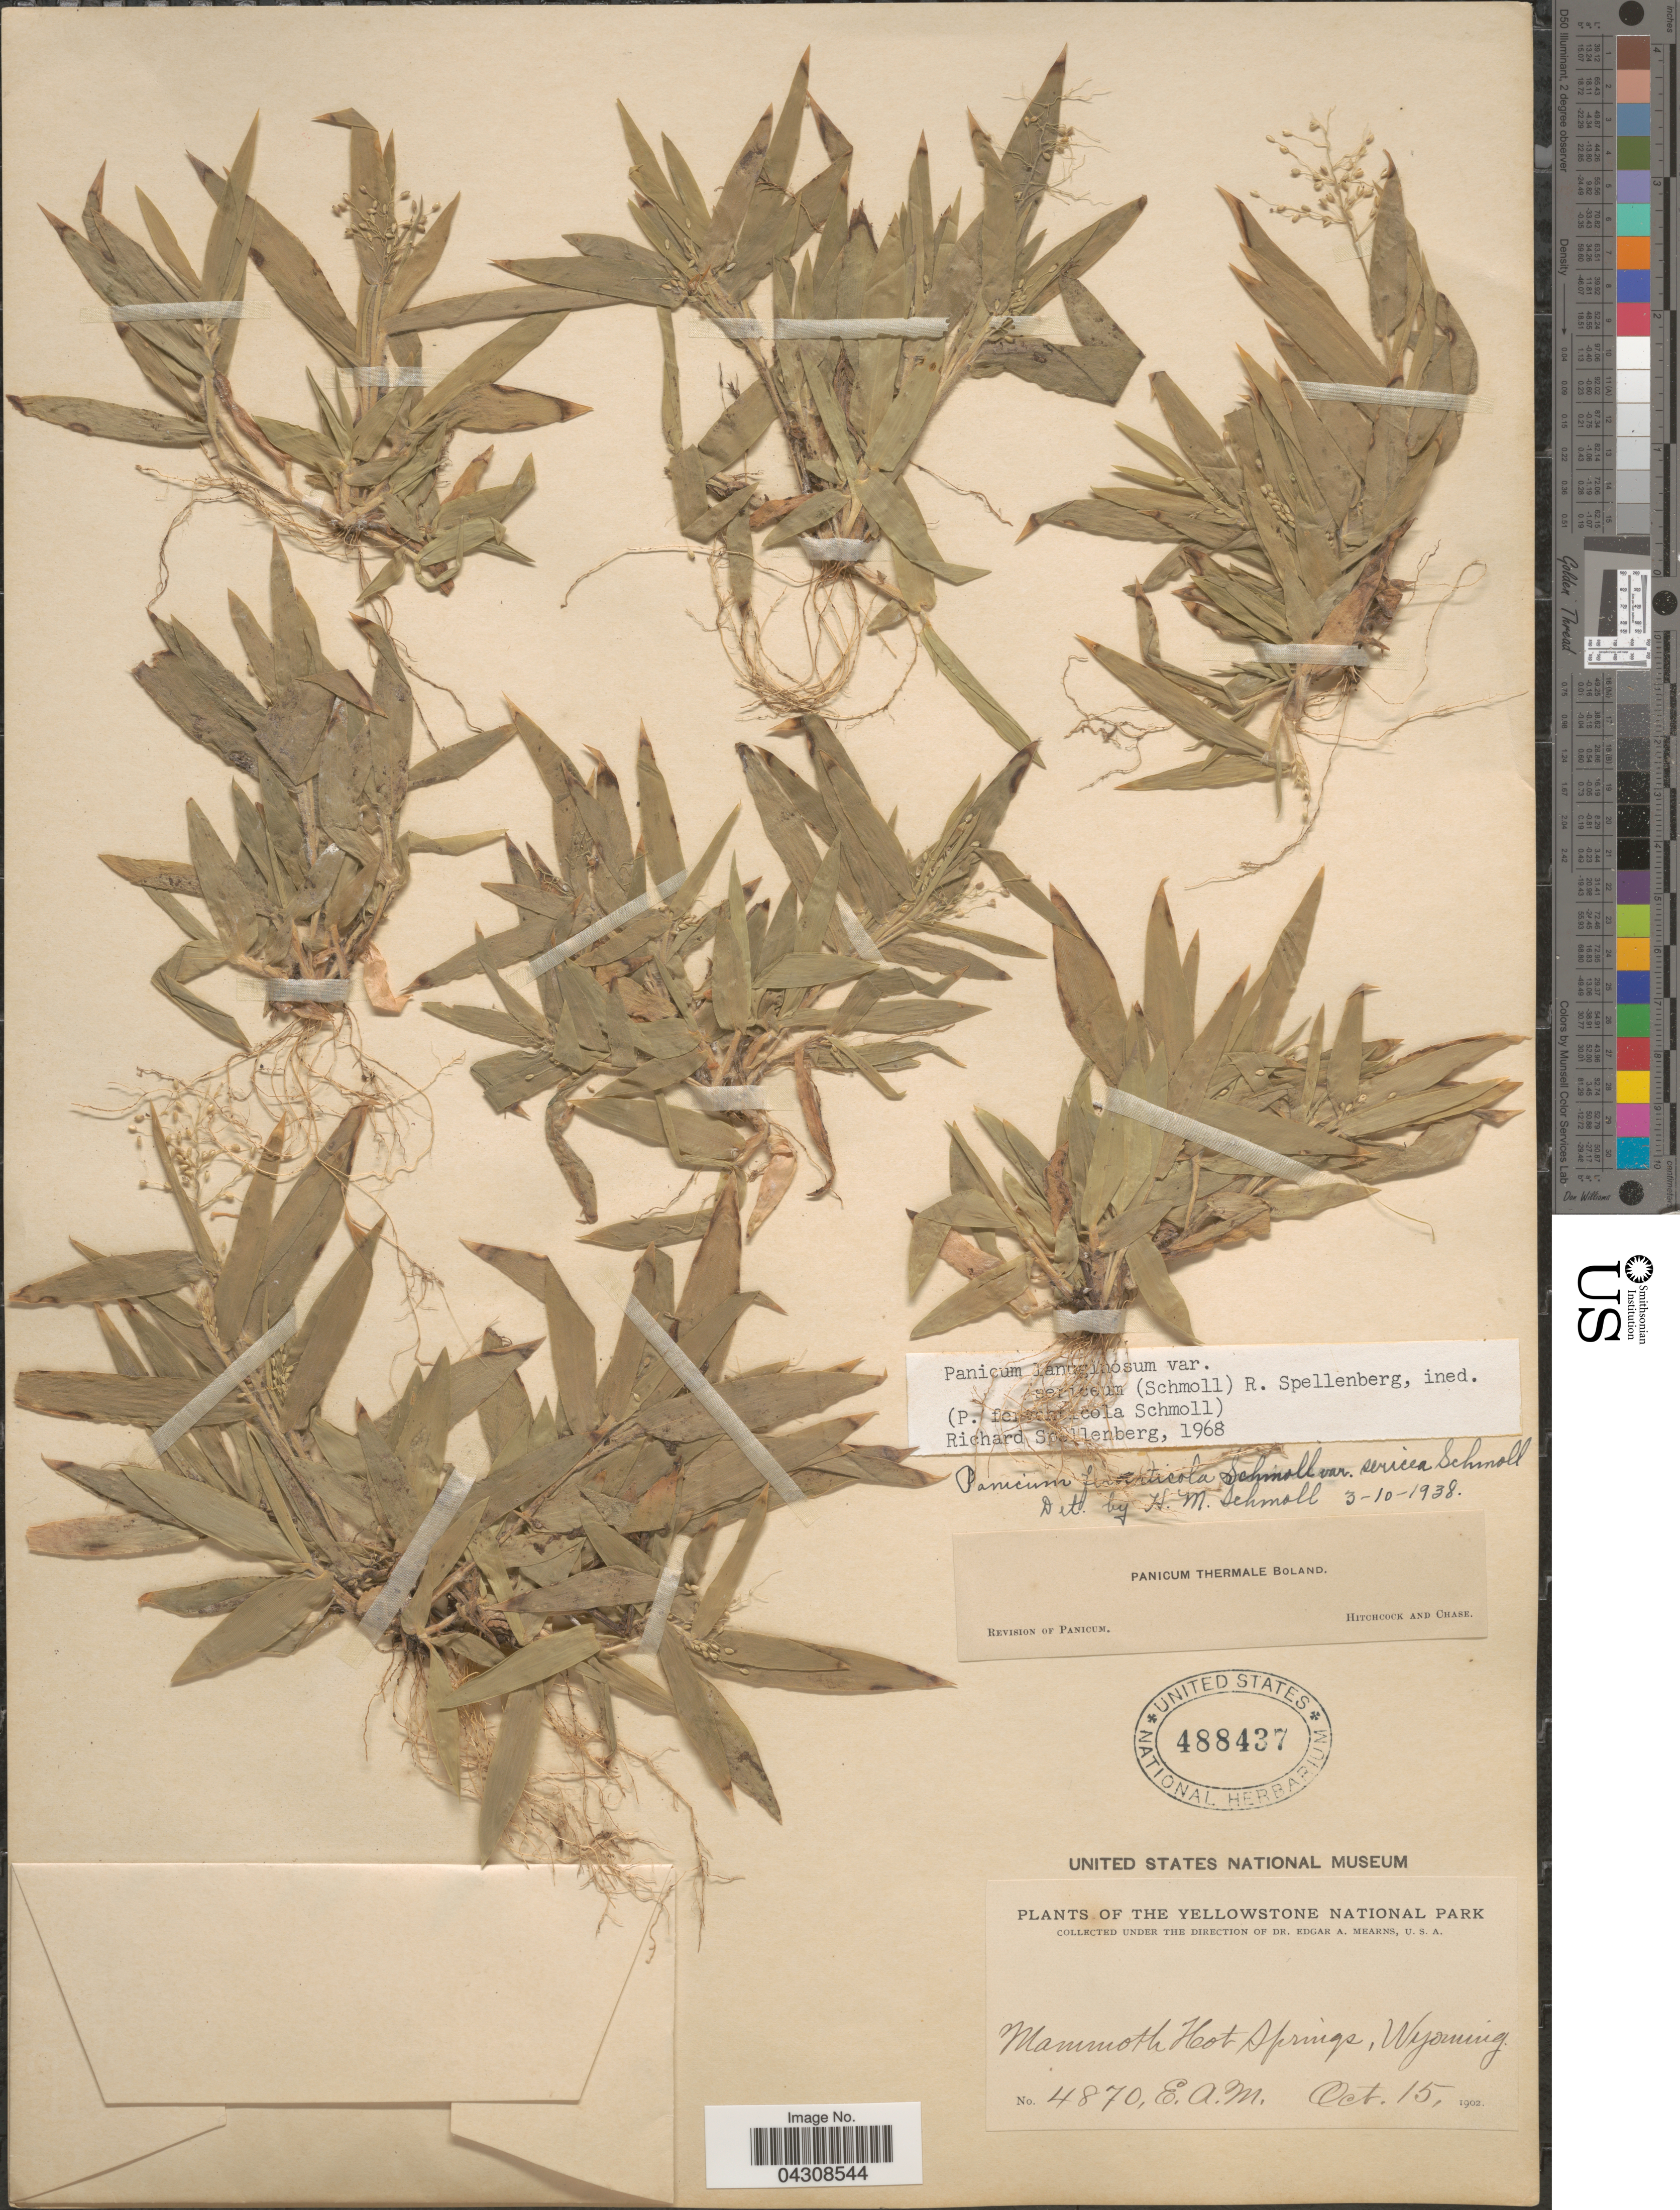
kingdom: Plantae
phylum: Tracheophyta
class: Liliopsida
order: Poales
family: Poaceae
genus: Dichanthelium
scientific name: Dichanthelium acuminatum var. acuminatum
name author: (Sw.) Gould & C.A. Clark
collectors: E. A. Mearns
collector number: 4870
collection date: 1902-10-15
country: United States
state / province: Wyoming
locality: Yellowstone National Park. Mammoth Hot Springs.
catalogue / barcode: US 488437